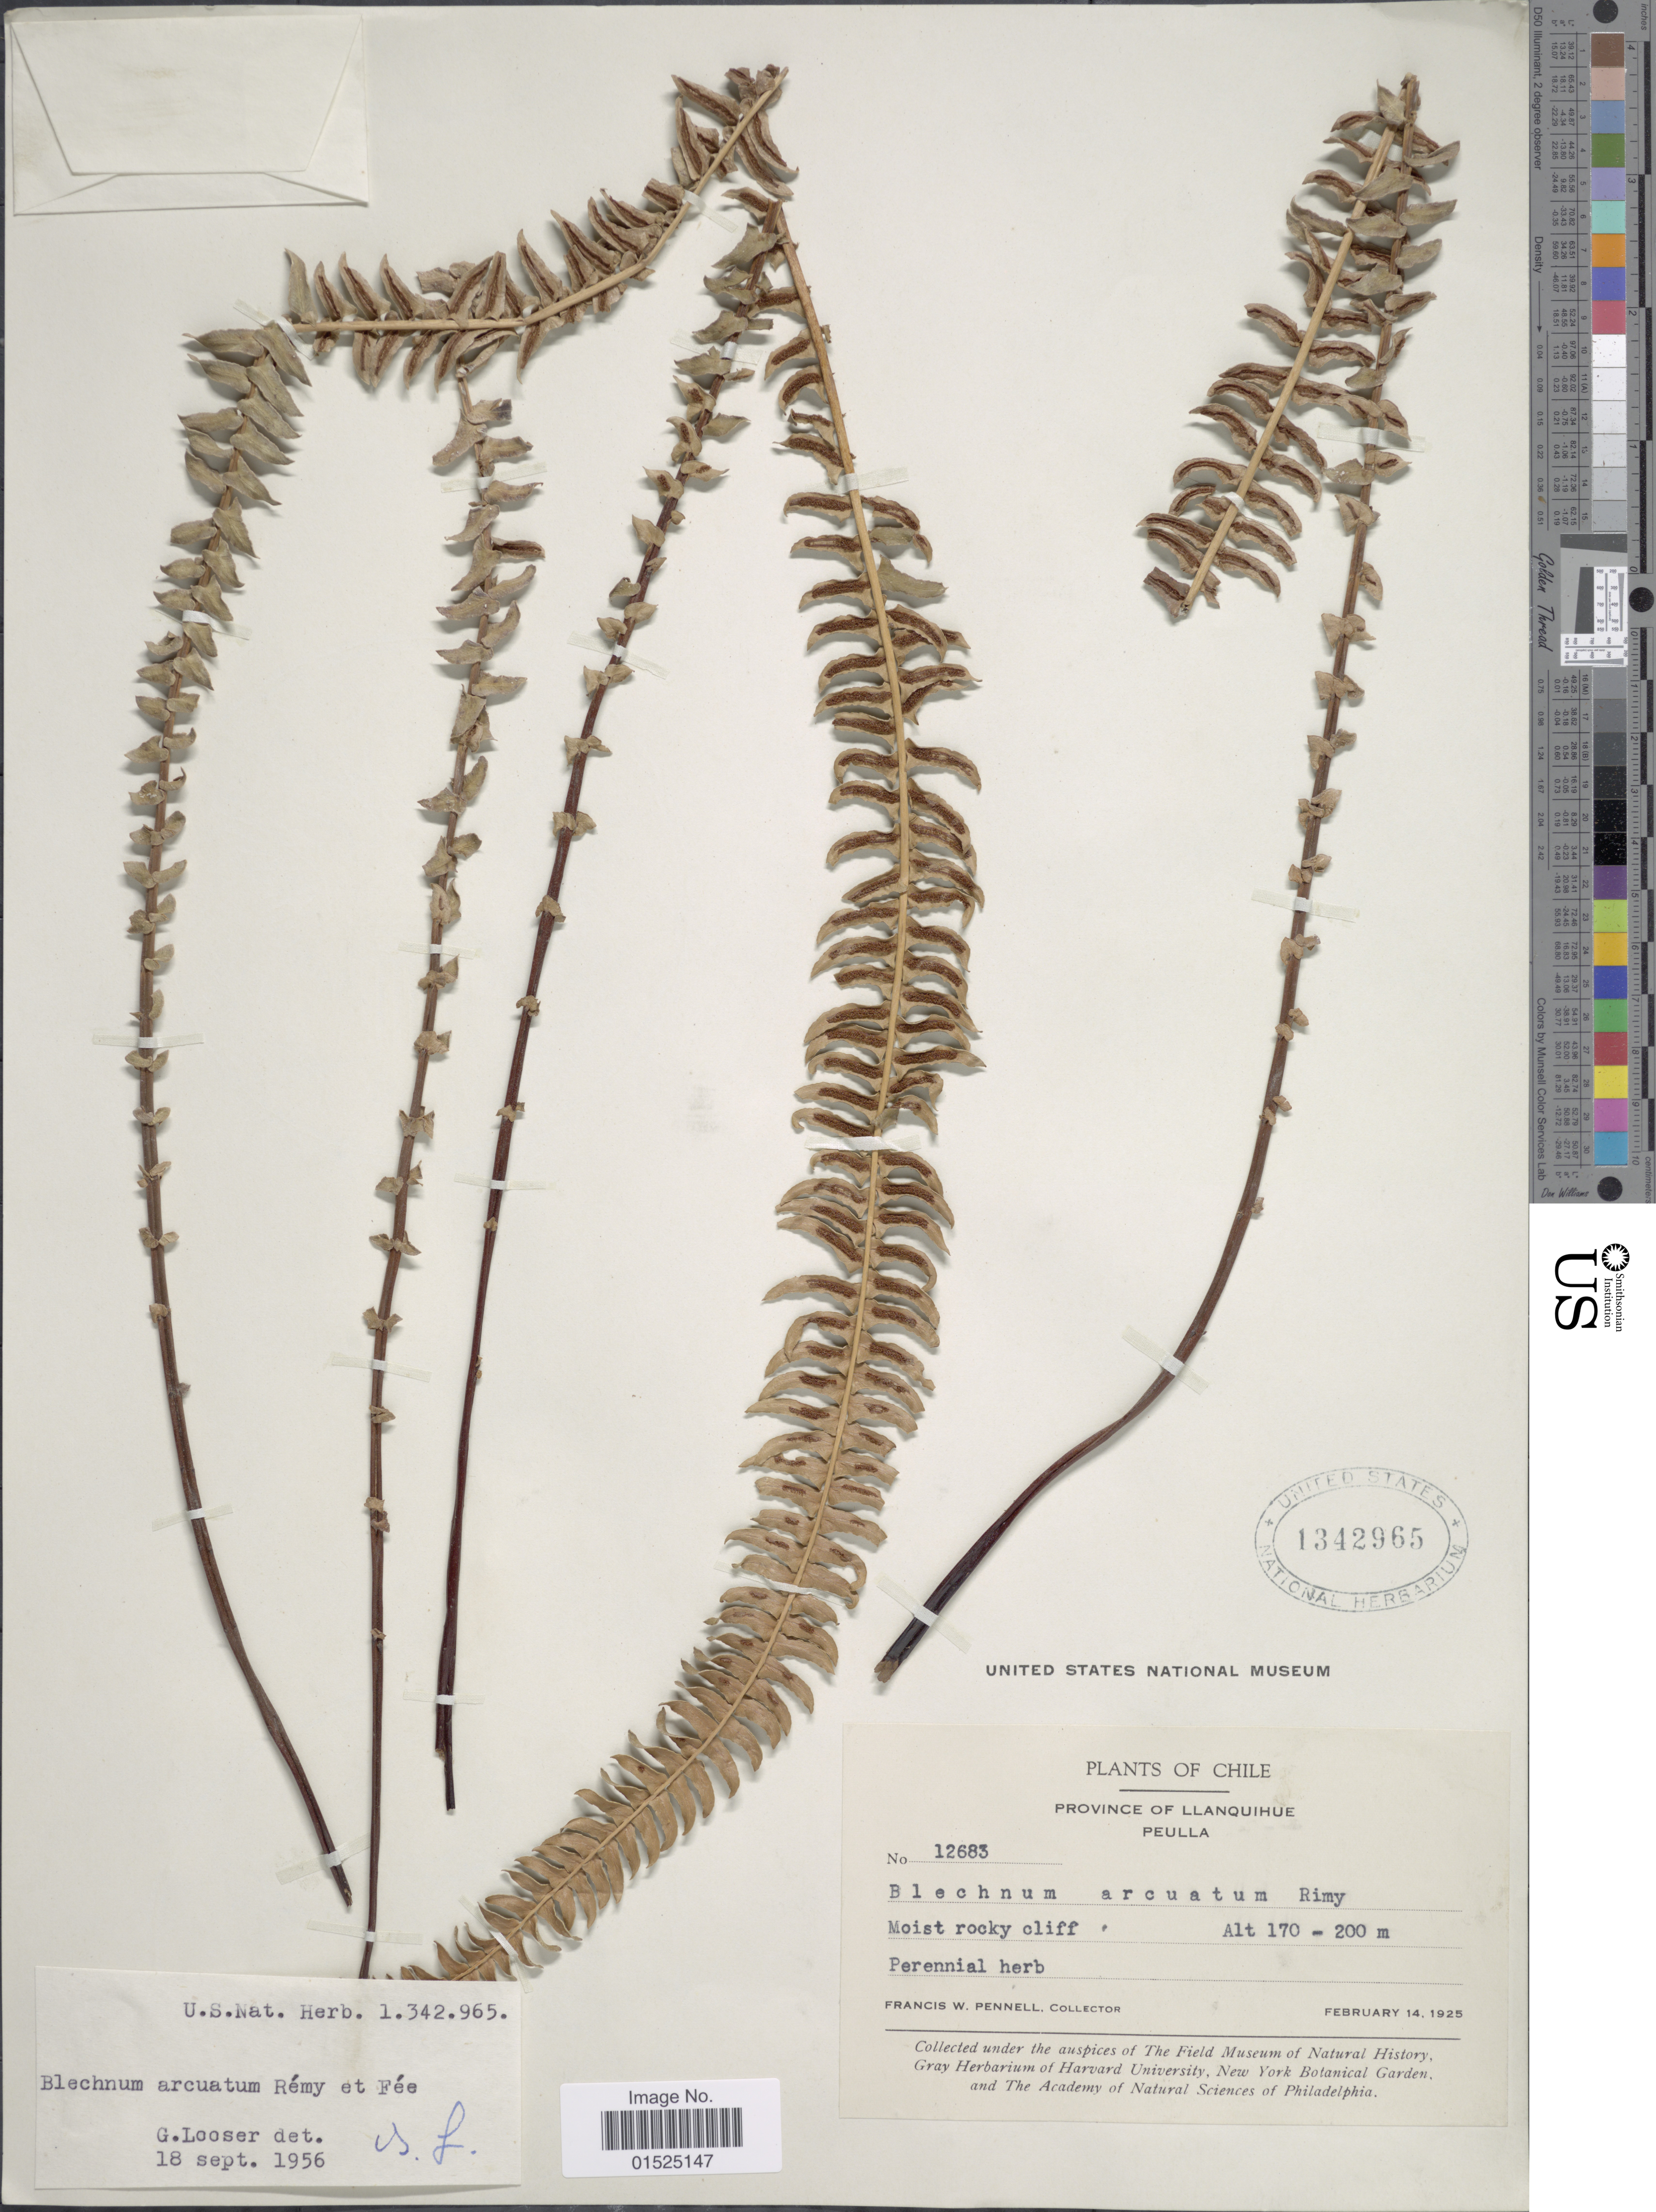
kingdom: Plantae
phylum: Tracheophyta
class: Polypodiopsida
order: Polypodiales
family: Blechnaceae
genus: Blechnum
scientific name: Blechnum arcuatum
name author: Remy ex Fée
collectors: F. W. Pennell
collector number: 12683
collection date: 1925-02-14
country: Chile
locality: Llanquihue, Peulla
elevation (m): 170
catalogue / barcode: US 1342965